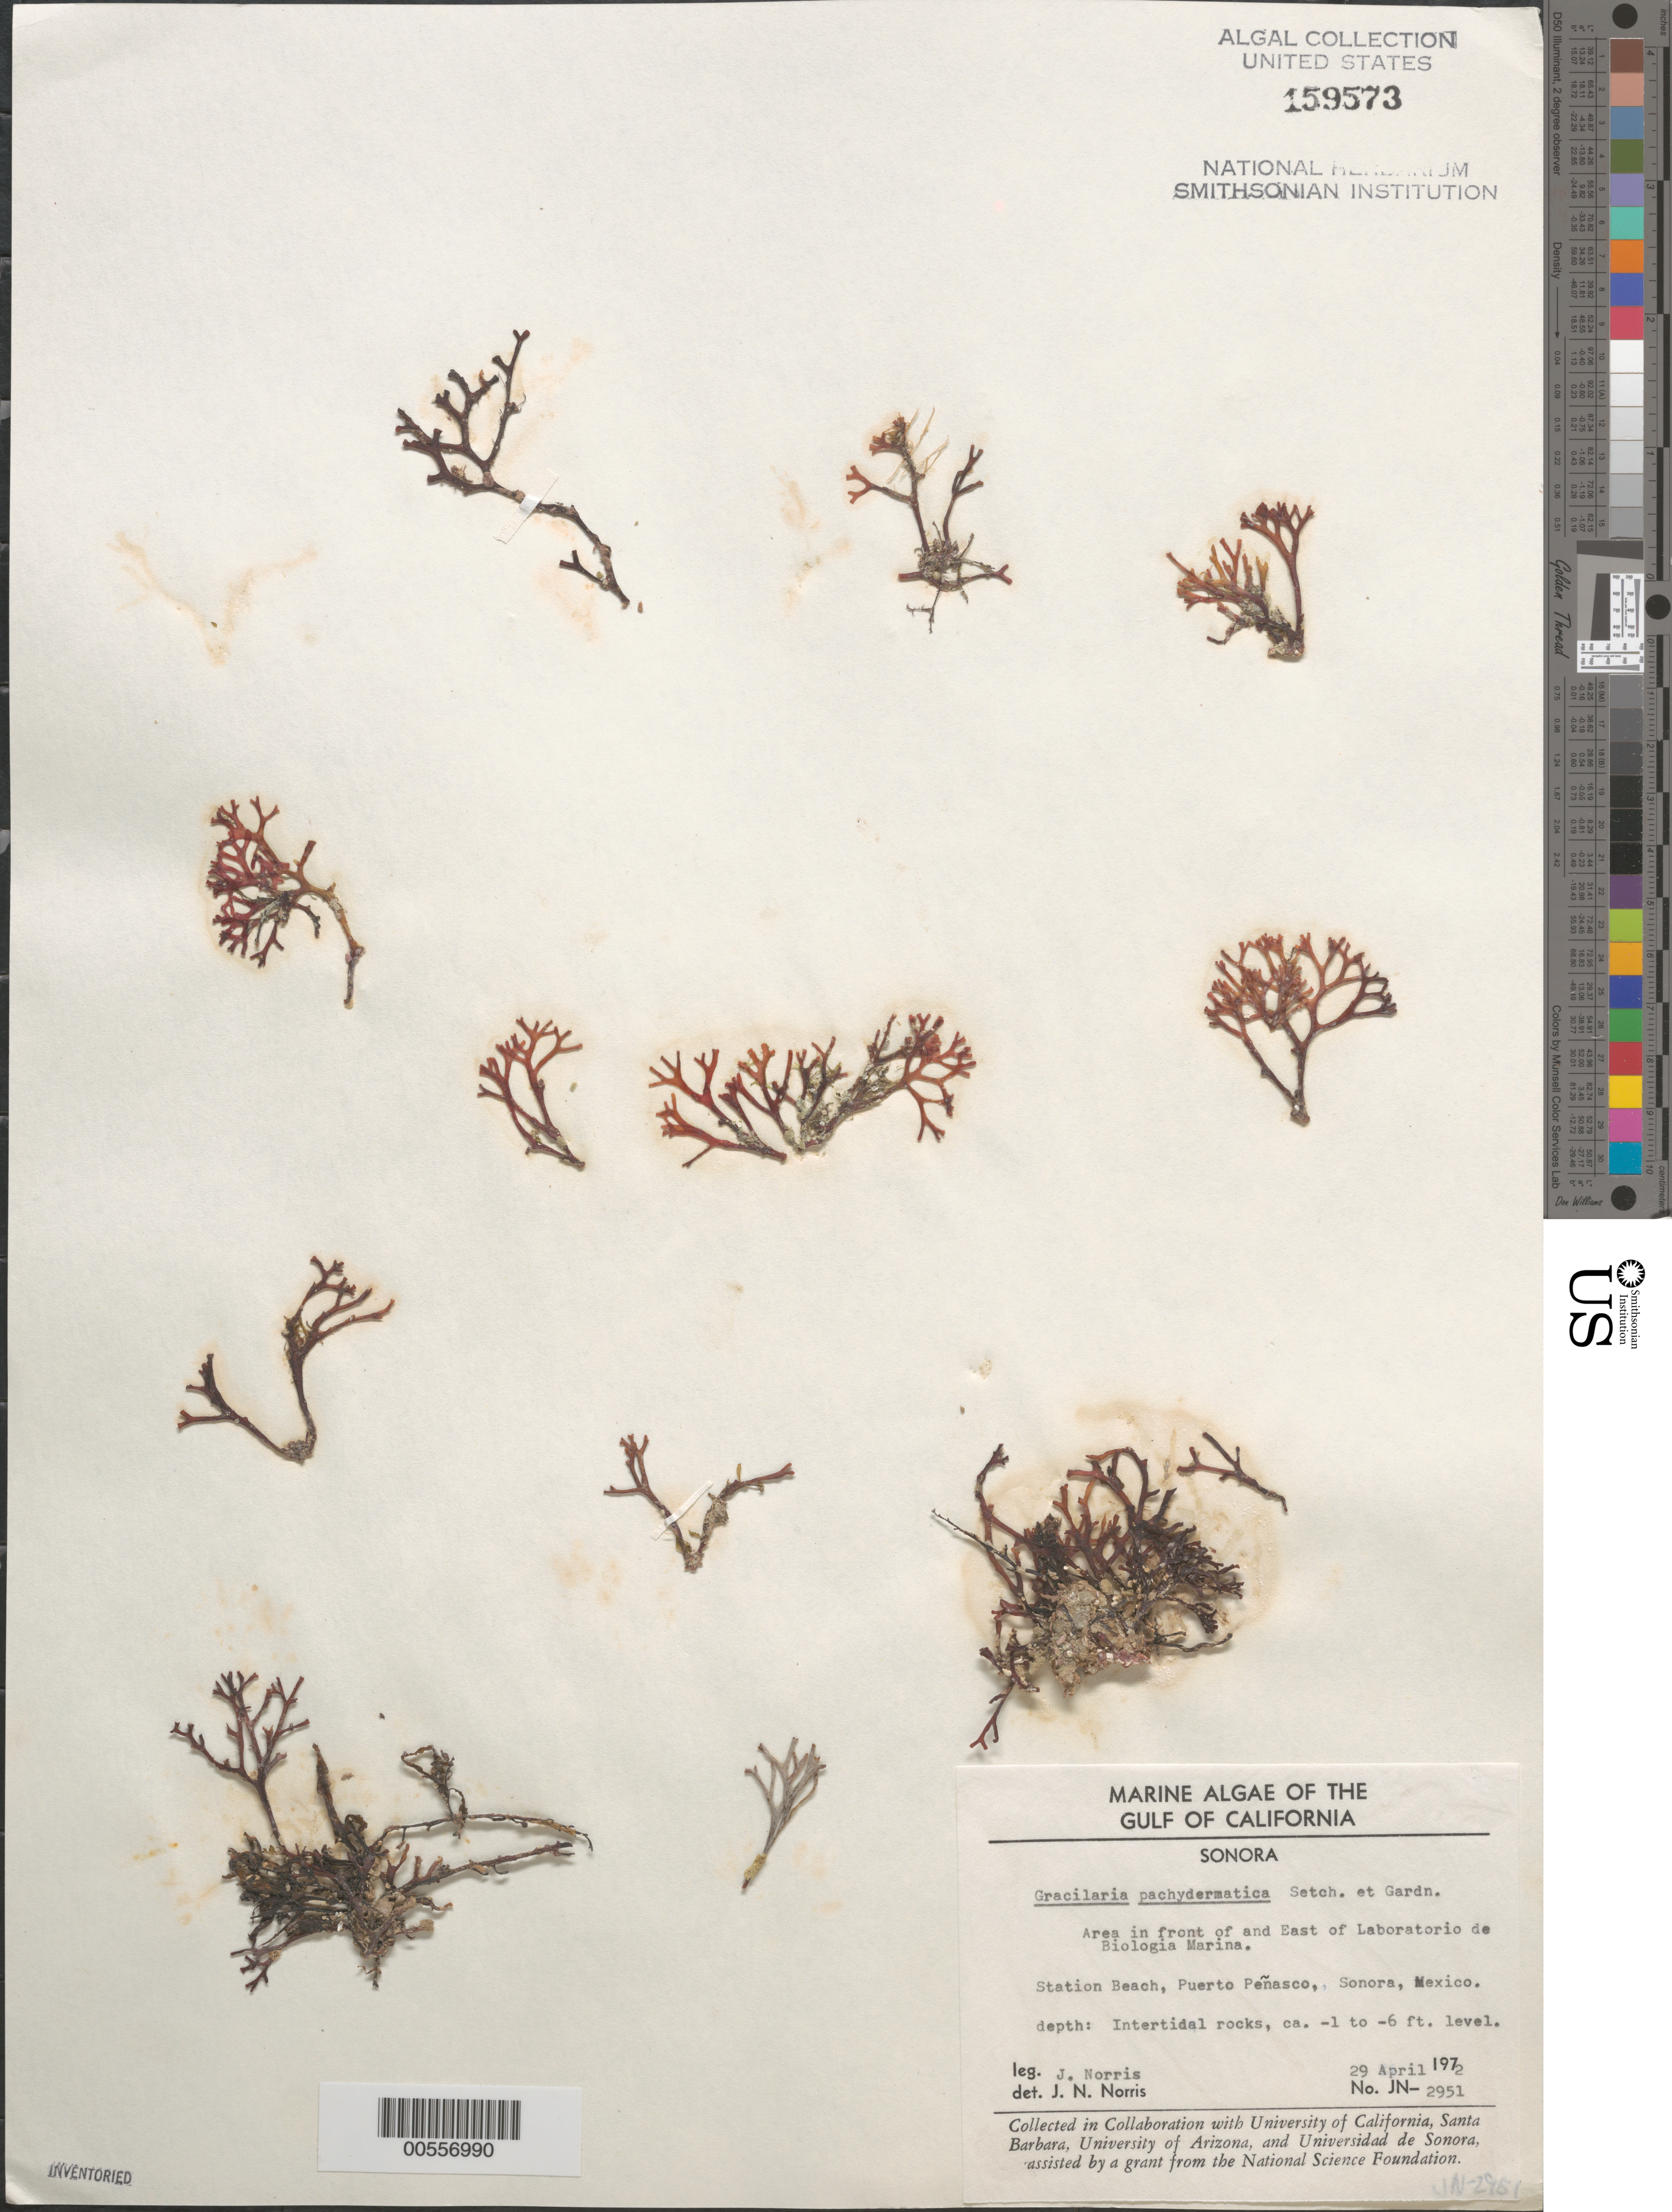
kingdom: Plantae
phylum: Rhodophyta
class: Florideophyceae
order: Gracilariales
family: Gracilariaceae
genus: Gracilaria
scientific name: Gracilaria pachydermatica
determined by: Norris, James N.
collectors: J. N. Norris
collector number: JN-2951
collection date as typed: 29 Apr 1972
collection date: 1972-04-29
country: Mexico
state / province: Sonora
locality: Playa Estacion, Puerto Penasco, marine station area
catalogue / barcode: US 159573